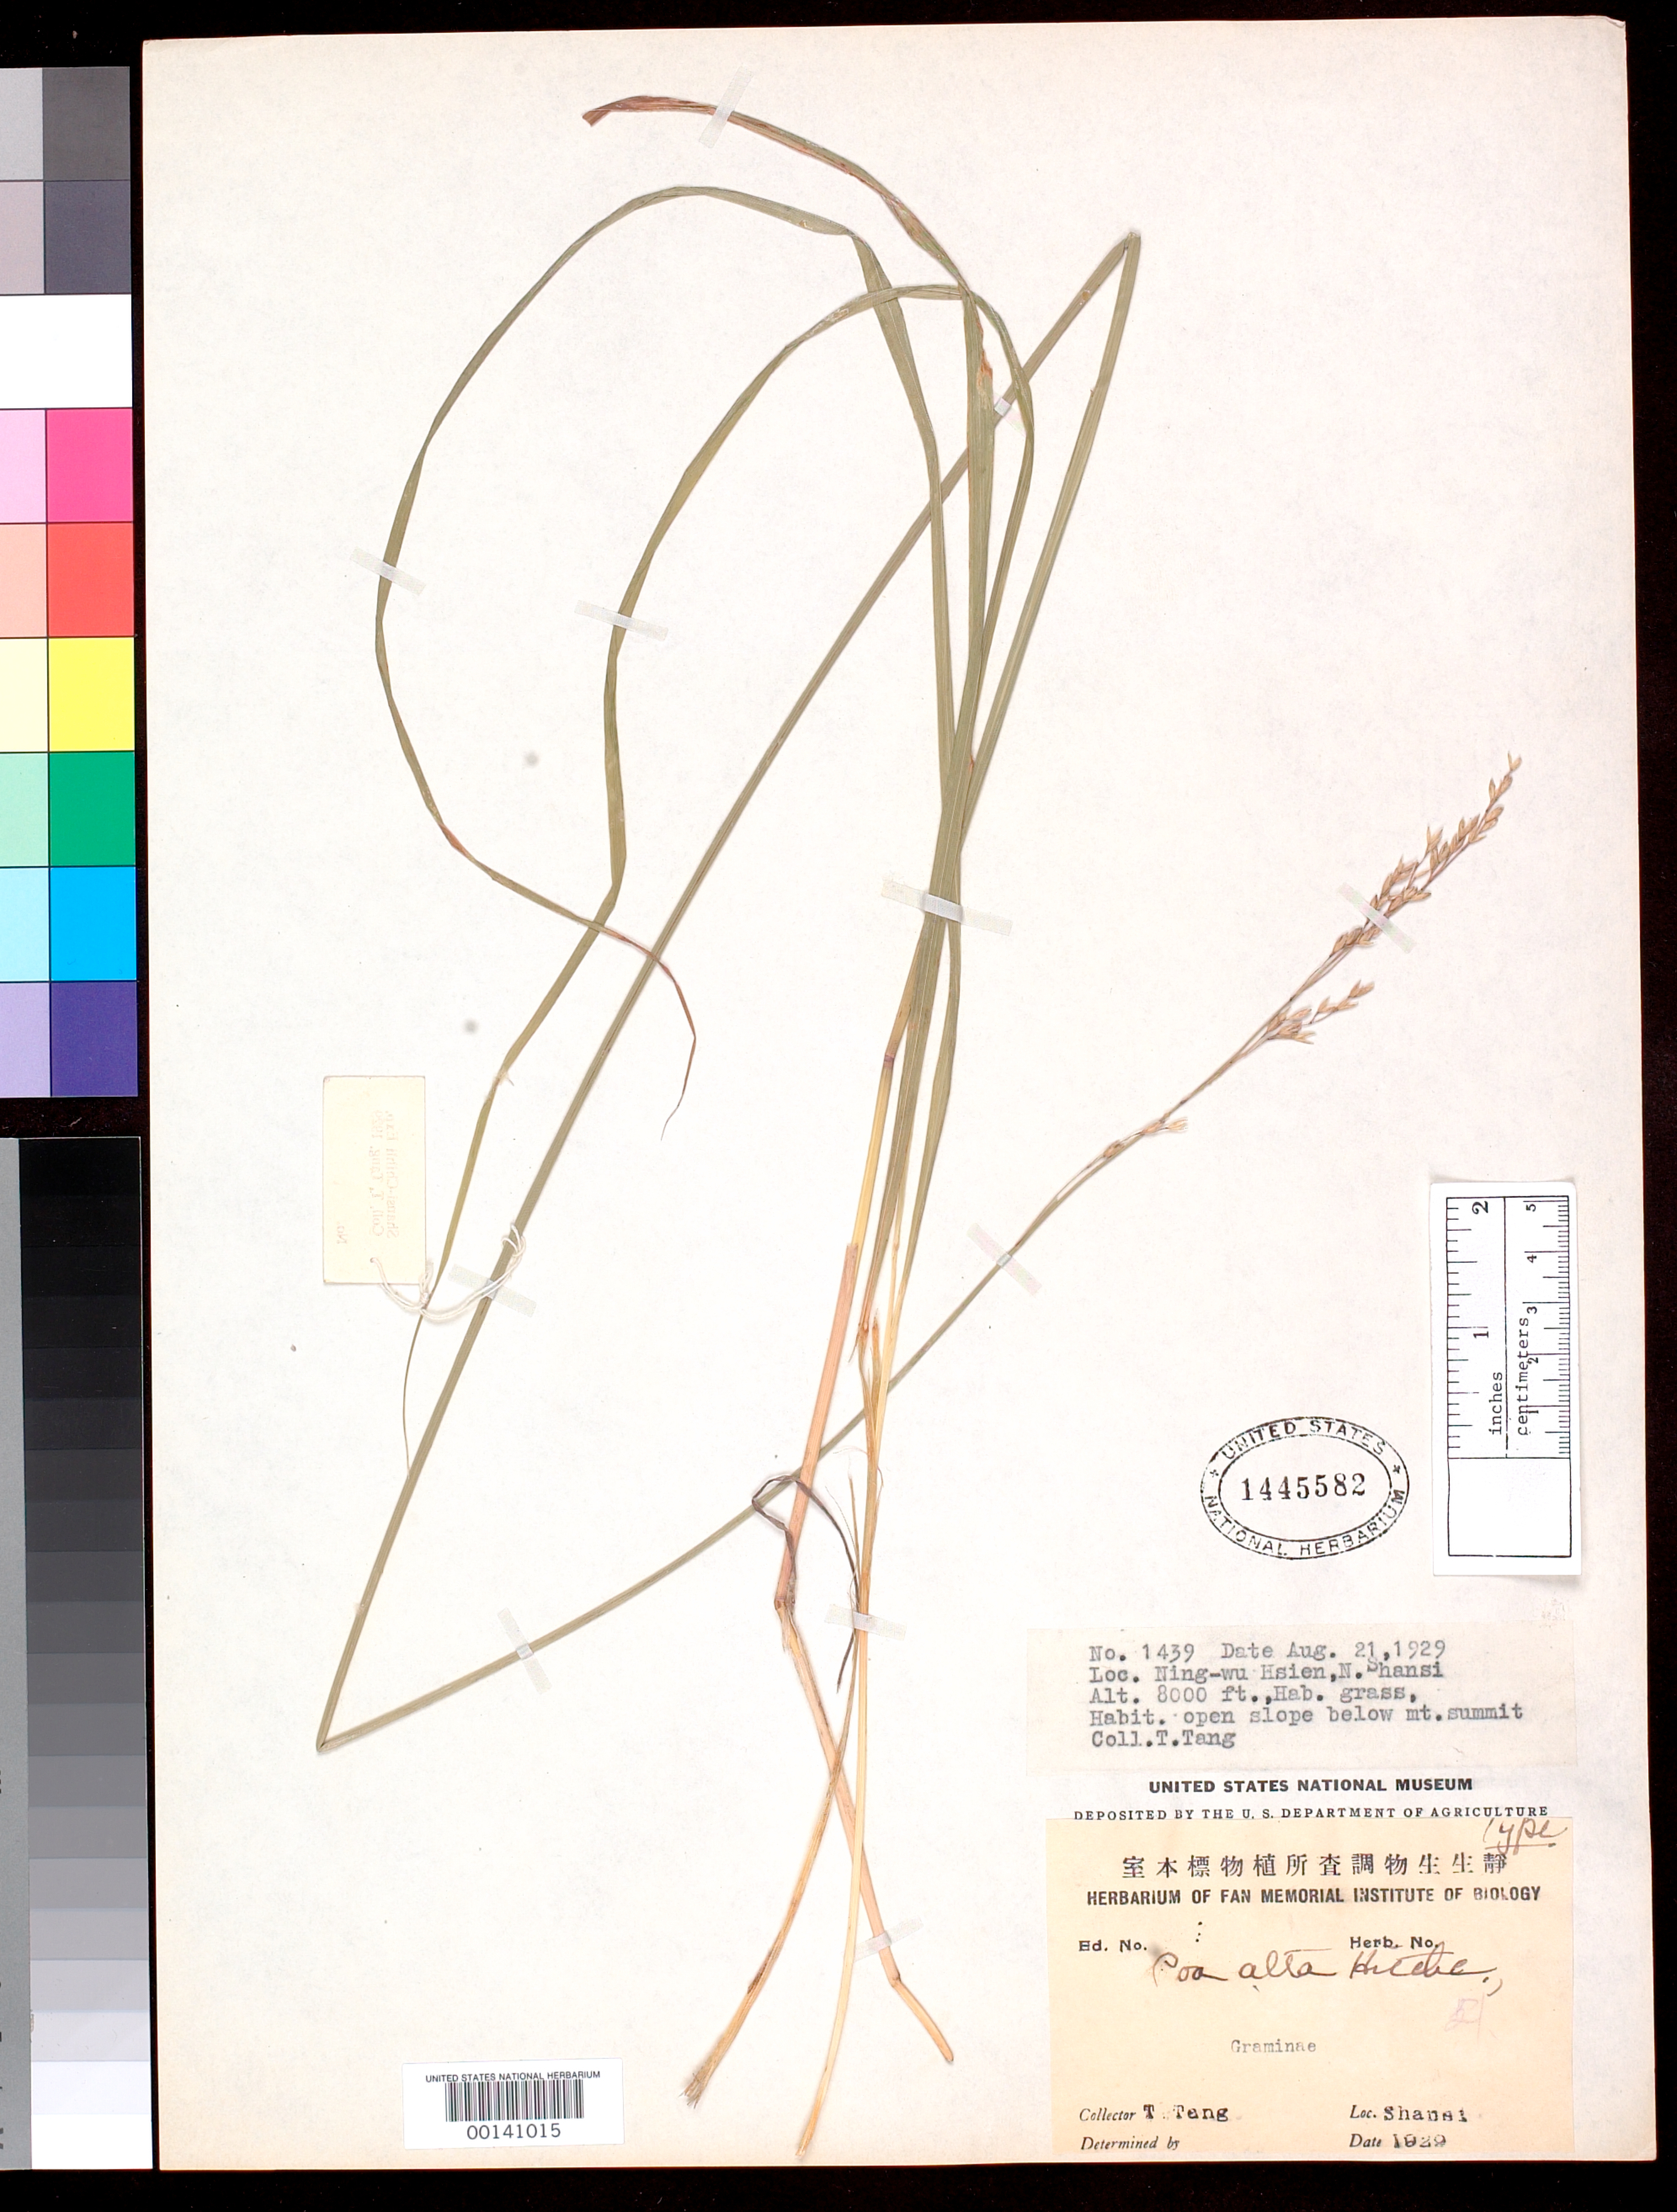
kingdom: Plantae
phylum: Tracheophyta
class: Liliopsida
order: Poales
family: Poaceae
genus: Poa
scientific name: Poa alta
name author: Hitchc.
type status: Holotype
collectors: T. Tang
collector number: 1439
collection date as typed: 21 Aug 1929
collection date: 1929-08-21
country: China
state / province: Shanxi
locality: Esien, northern Shansi.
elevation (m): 2500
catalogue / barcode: US 1445582